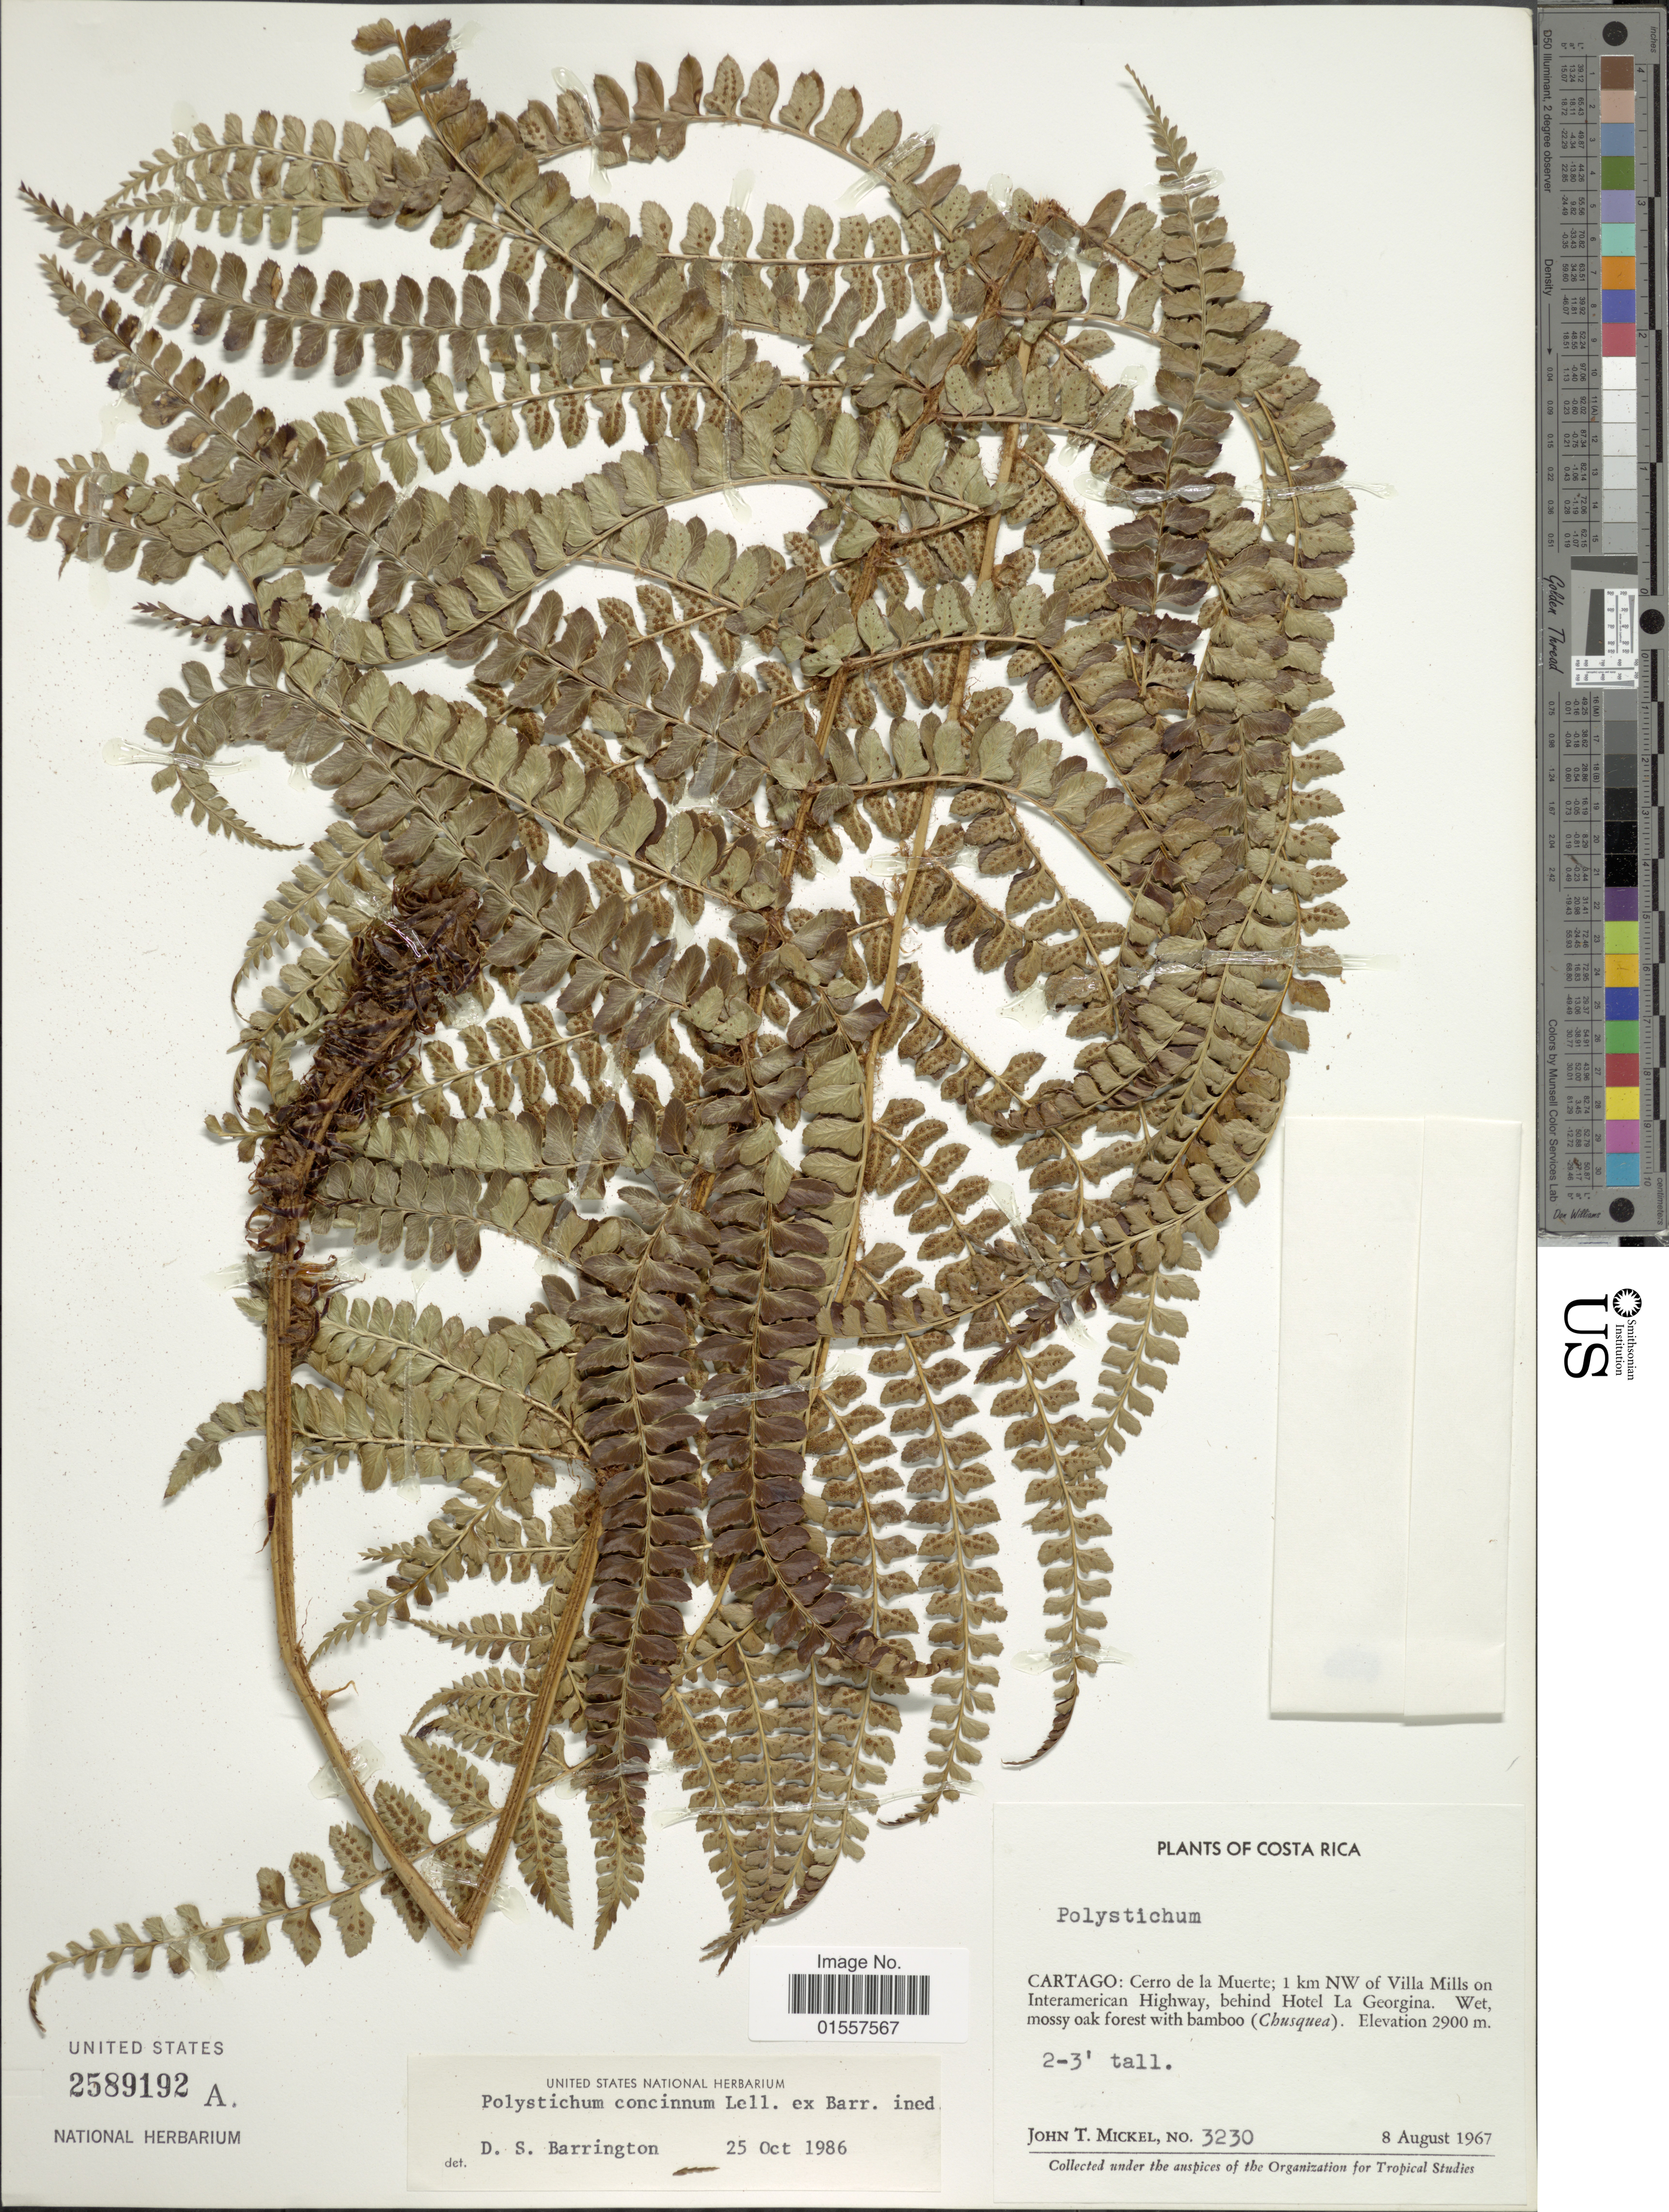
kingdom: Plantae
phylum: Tracheophyta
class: Polypodiopsida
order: Polypodiales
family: Dryopteridaceae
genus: Polystichum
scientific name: Polystichum concinnum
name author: Lellinger ex Barrington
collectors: J. T. Mickel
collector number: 3230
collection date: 1967-08-08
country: Costa Rica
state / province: Cartago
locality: Cartago: Cerro de la Muerte; 1 km NW of Villa Mills on Interamerican Highway, behind Hotel La Georgina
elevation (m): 2900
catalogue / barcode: US 2589192A